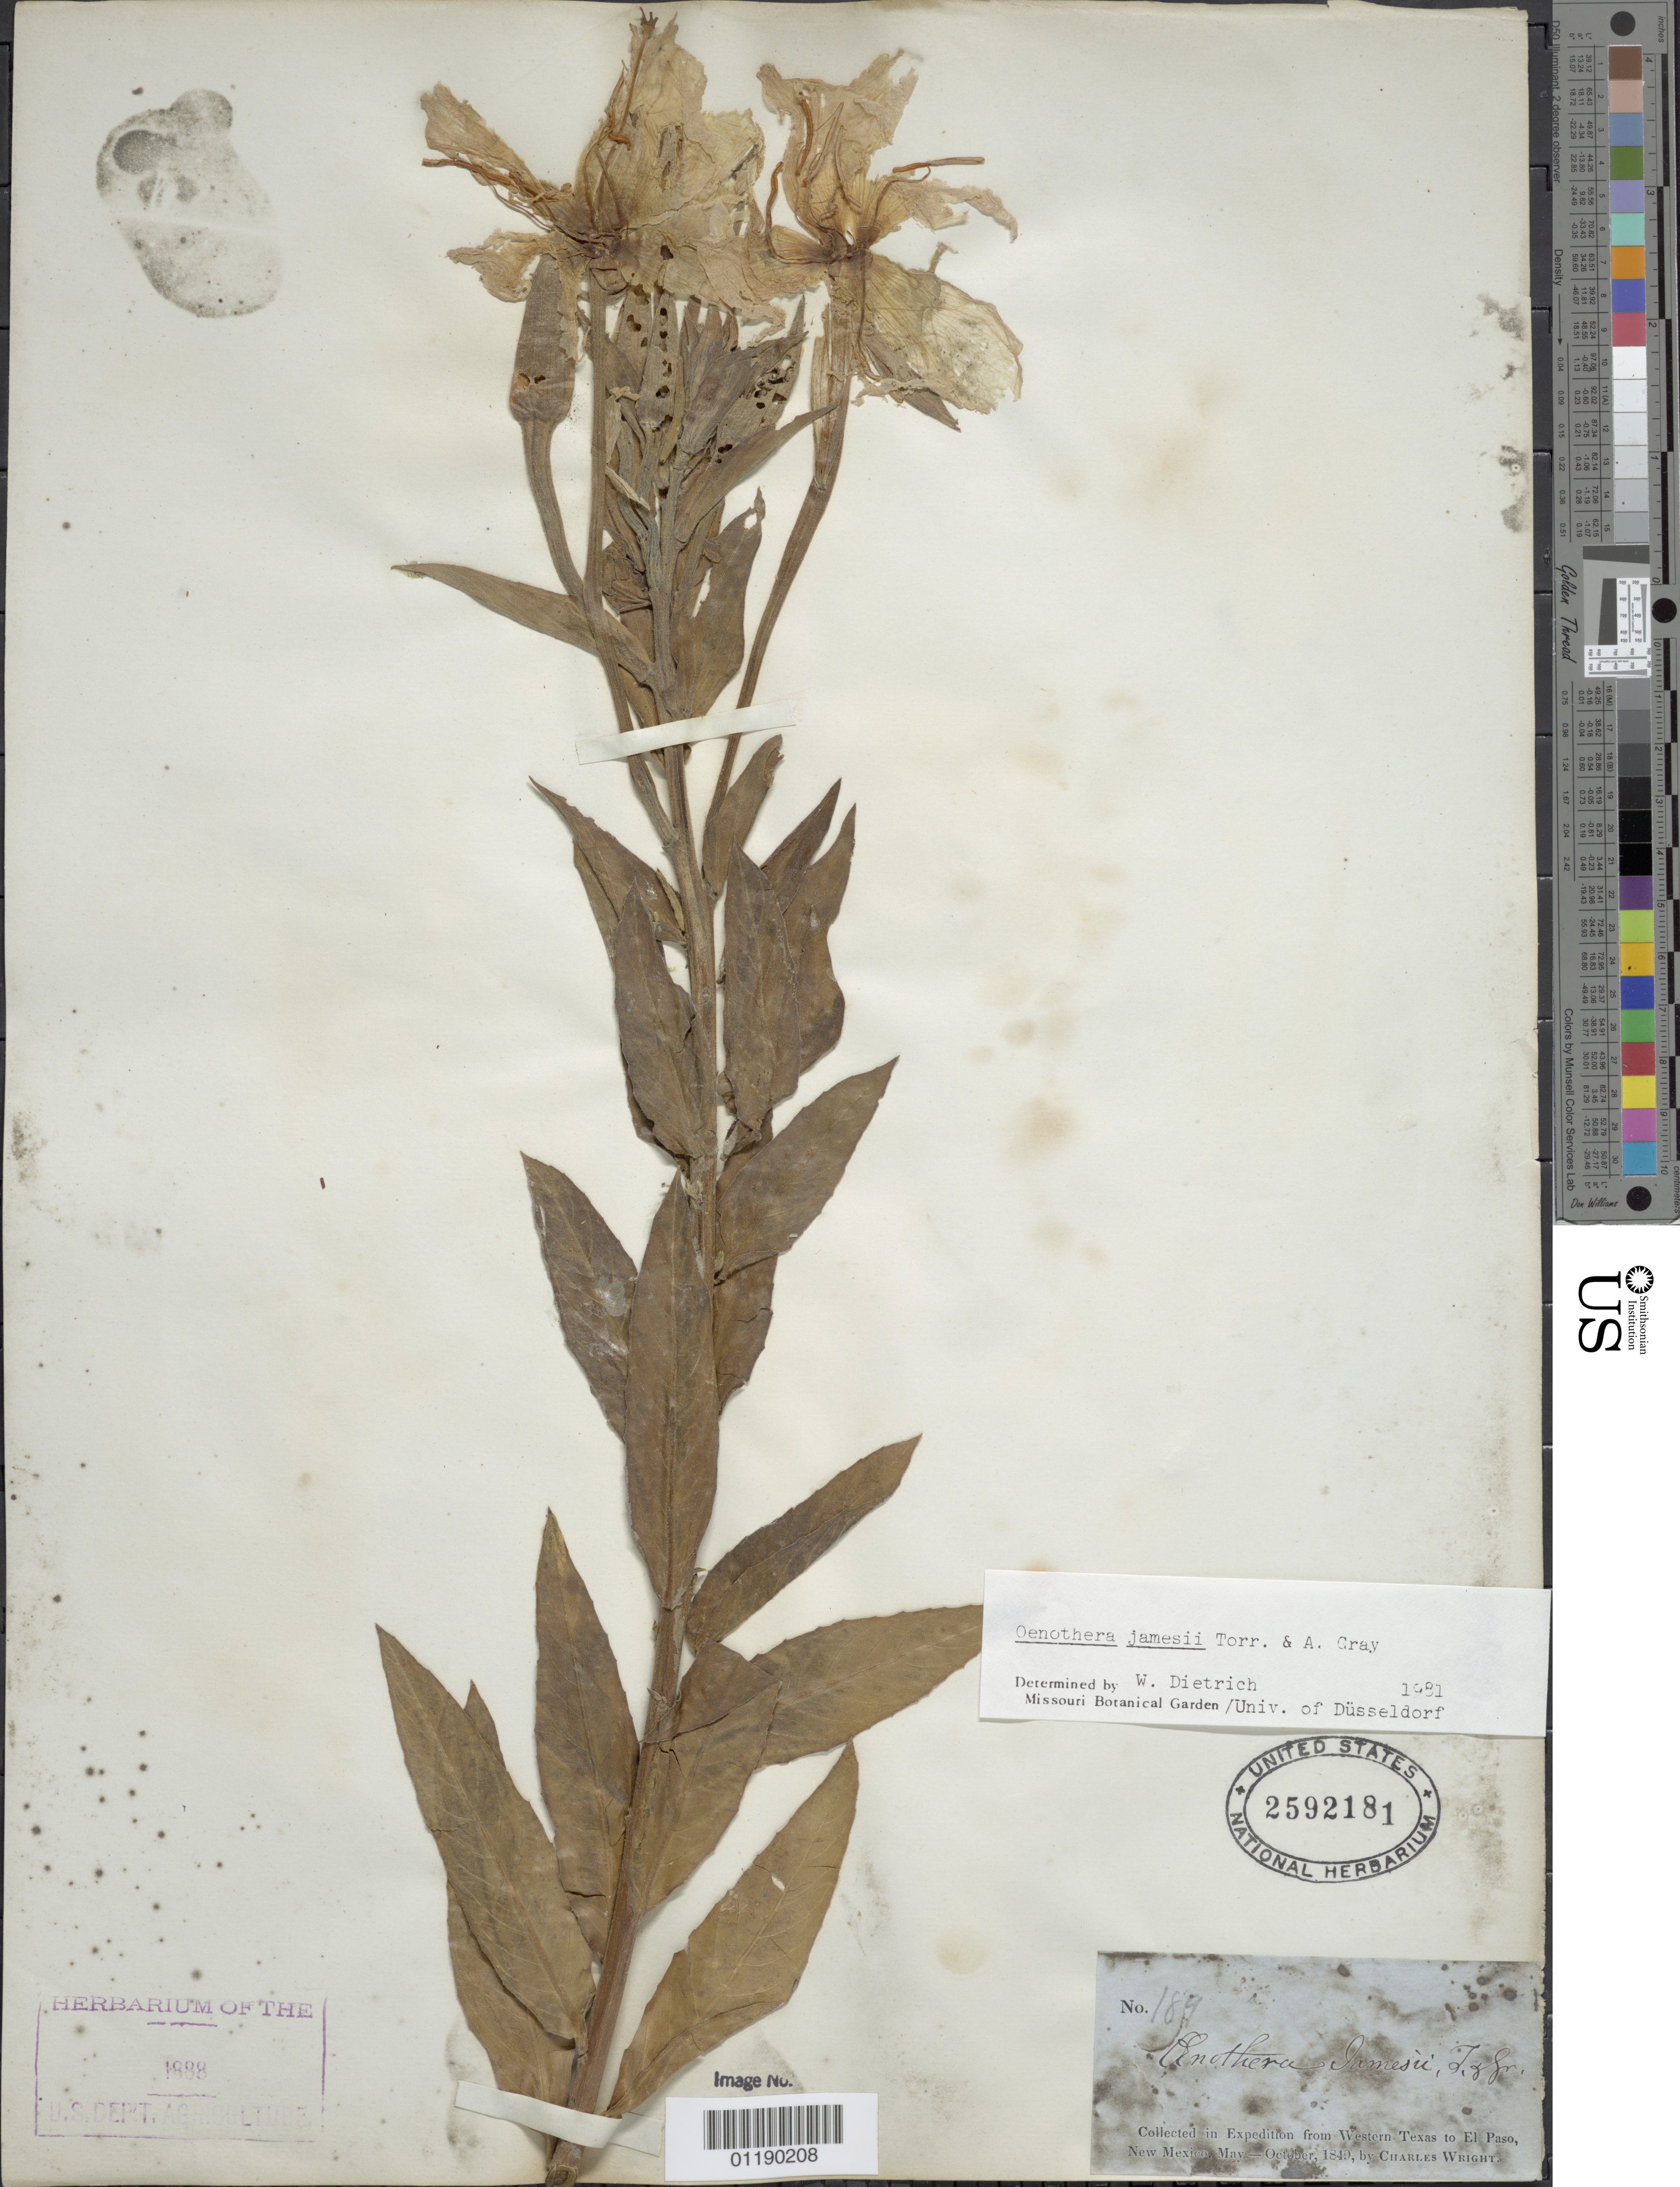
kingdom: Plantae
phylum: Tracheophyta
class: Magnoliopsida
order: Myrtales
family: Onagraceae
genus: Oenothera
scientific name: Oenothera jamesii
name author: Torr. & A. Gray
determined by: Dietrich, W.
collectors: C. Wright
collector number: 189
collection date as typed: May 1849 to -- Oct 1849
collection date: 1849-05/1849-10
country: United States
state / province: New Mexico / Texas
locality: from Western Texas to El Paso, New Mexico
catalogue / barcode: US 2592181